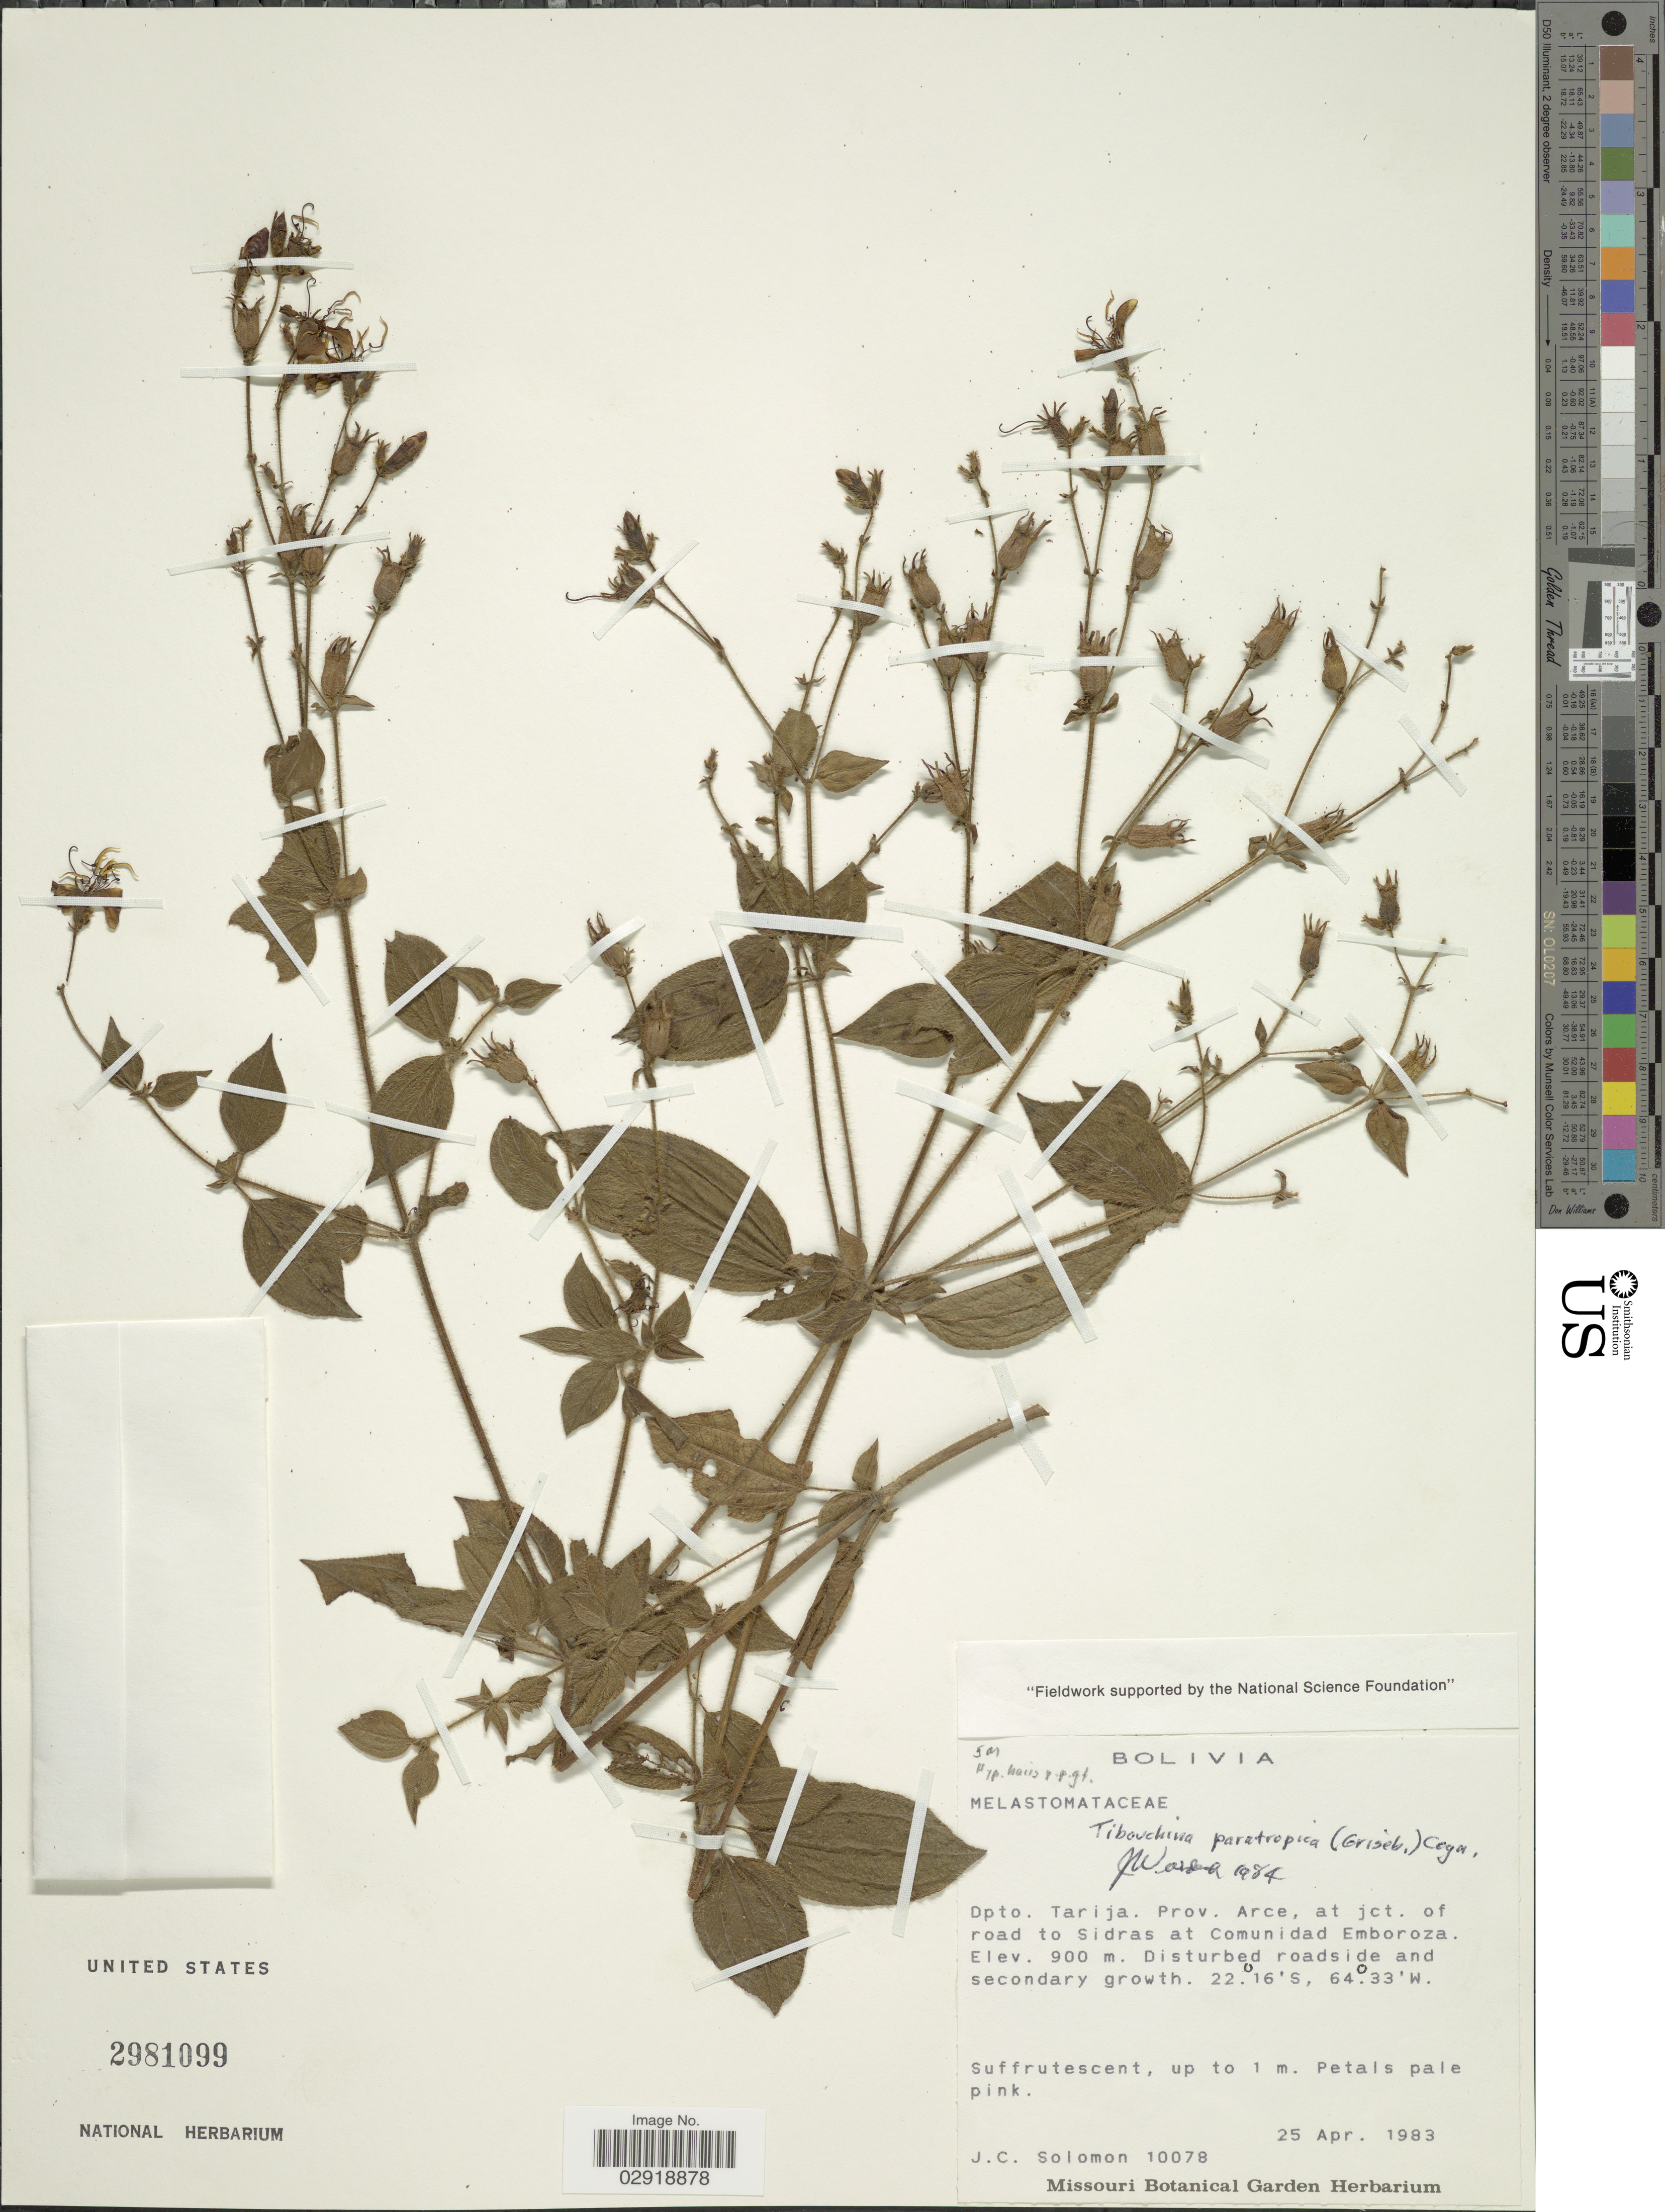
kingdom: Plantae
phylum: Tracheophyta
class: Magnoliopsida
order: Myrtales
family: Melastomataceae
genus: Chaetogastra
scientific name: Chaetogastra paratropica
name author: (Griseb.) P.J.F. Guim. & Michelang.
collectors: J. C. Solomon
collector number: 10078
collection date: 1983-04-25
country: Bolivia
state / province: Tarija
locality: Dpto. Tarija, Prov. Acre, at jct. of road to Sidras at Comunidad Emboroza.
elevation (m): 900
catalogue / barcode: US 2981099